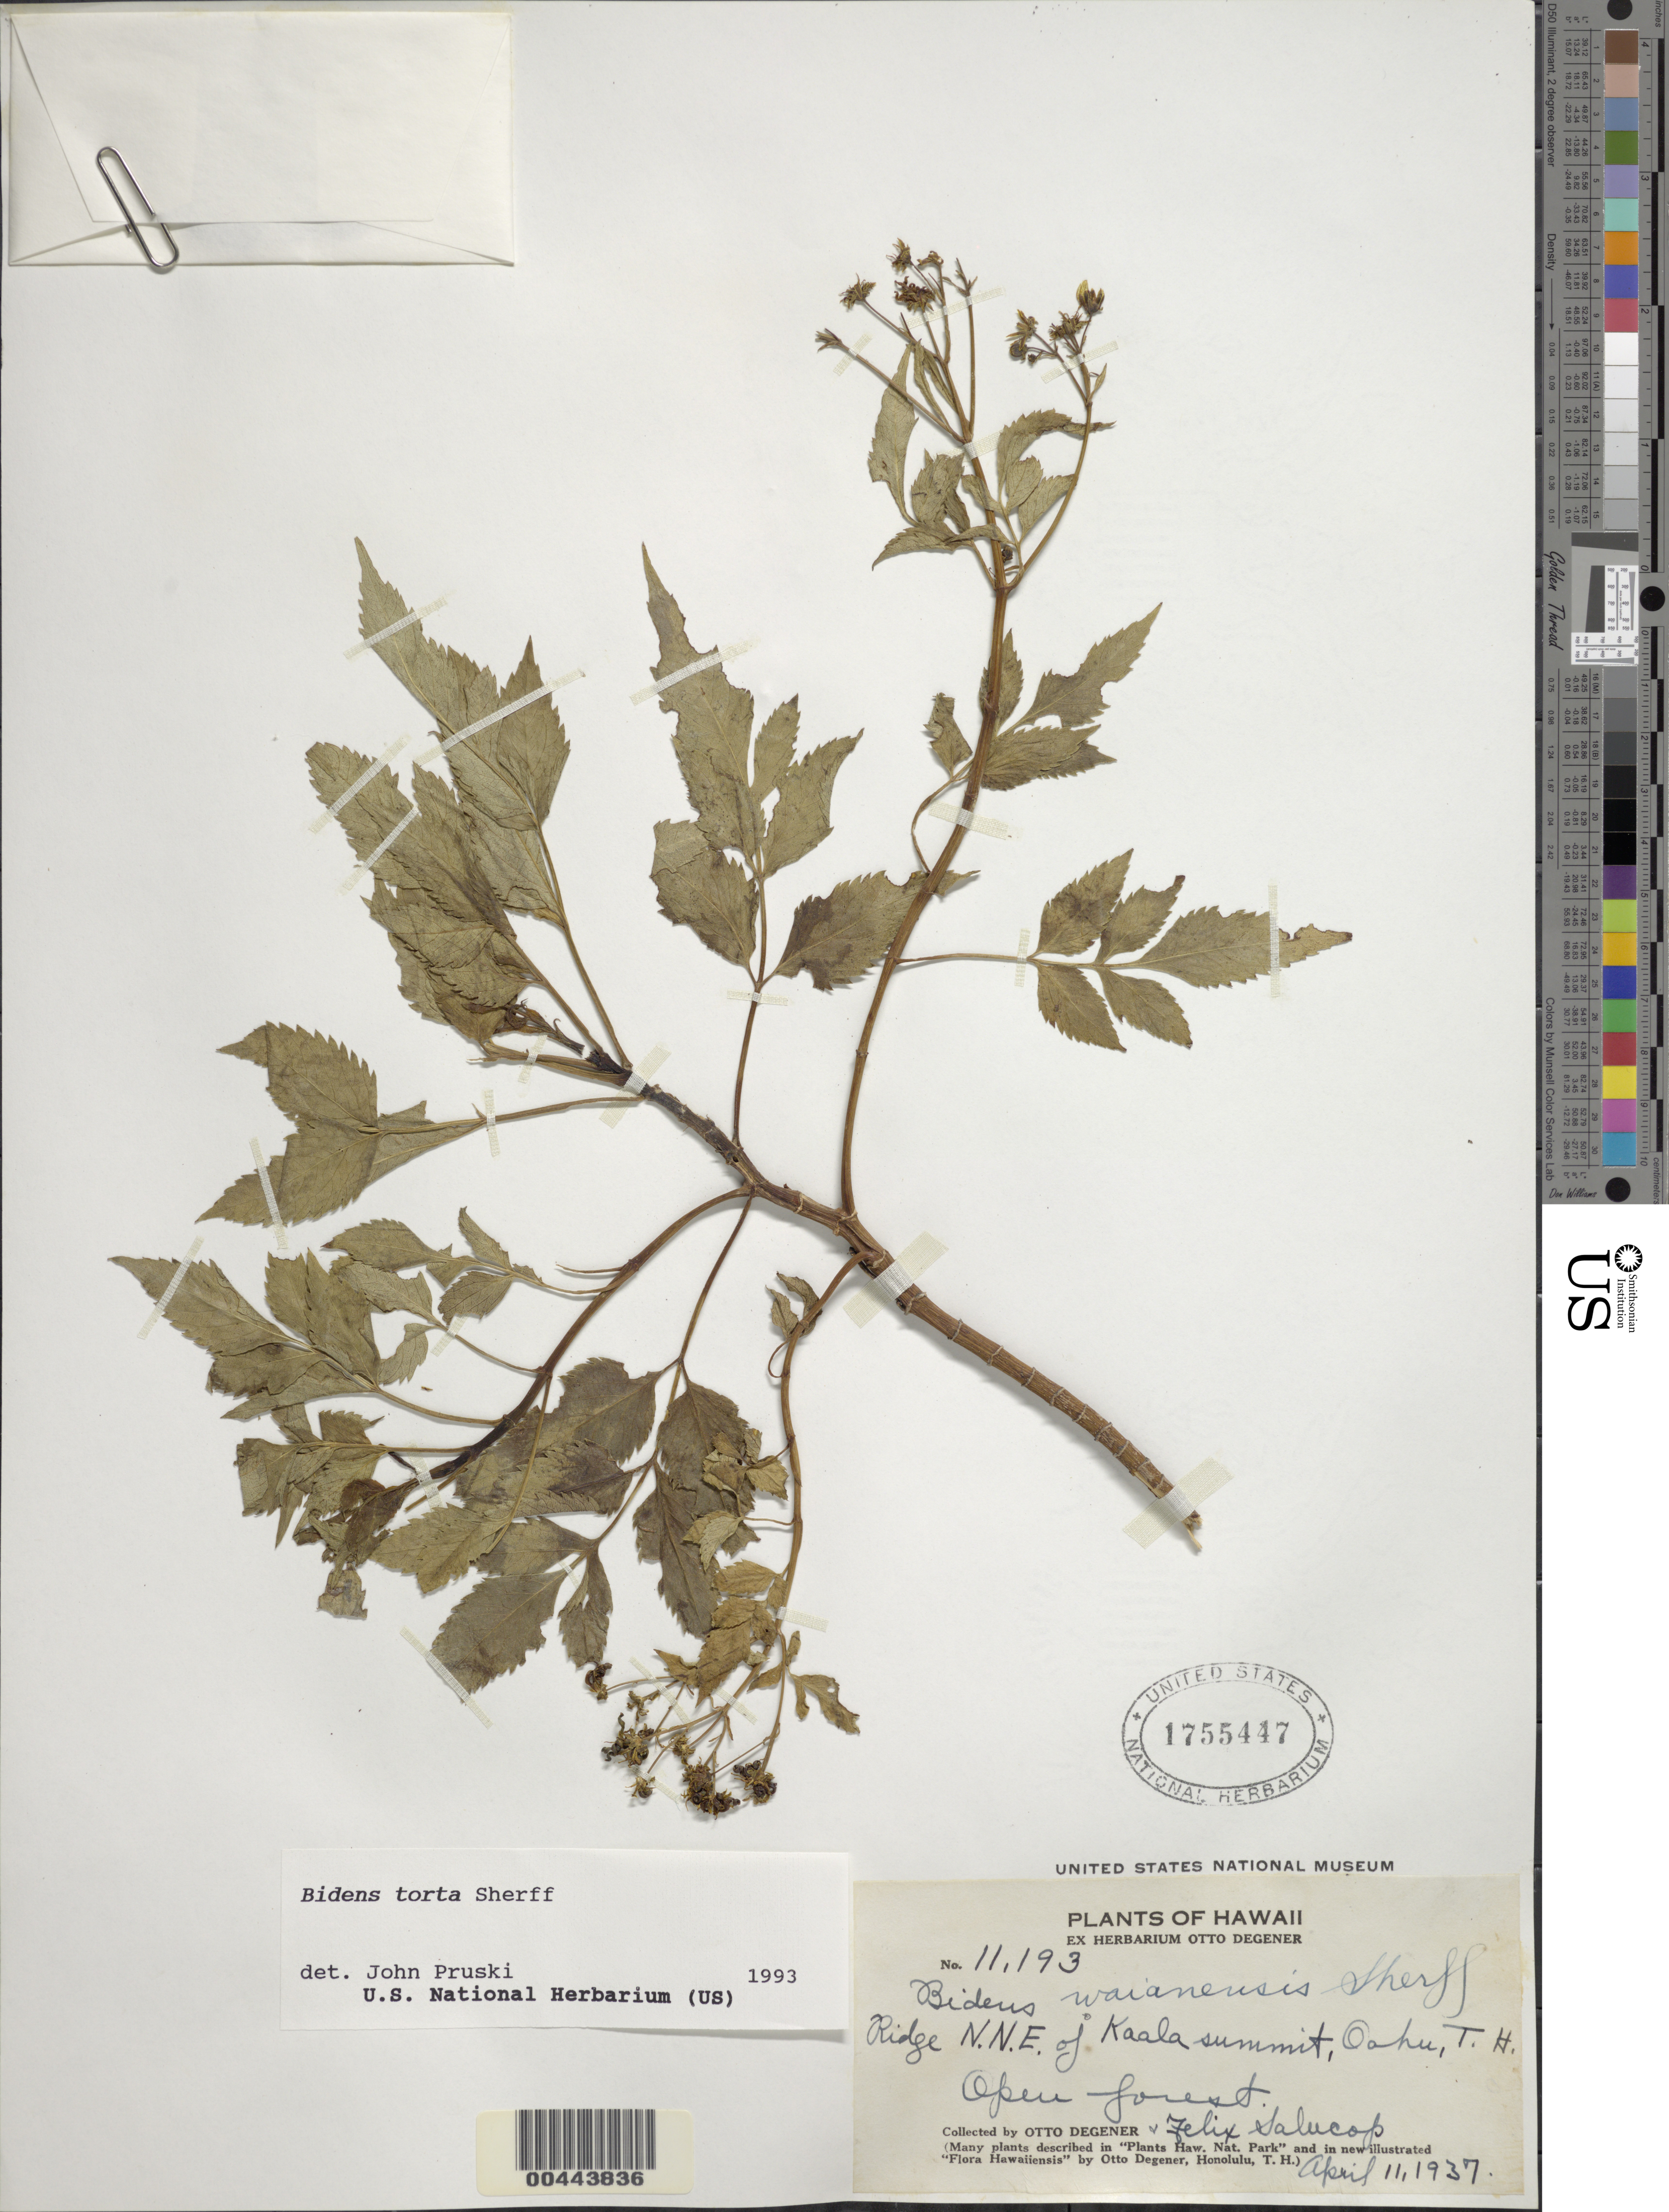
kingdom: Plantae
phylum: Tracheophyta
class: Magnoliopsida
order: Asterales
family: Asteraceae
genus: Bidens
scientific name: Bidens torta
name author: Sherff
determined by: Pruski, J. F.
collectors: O. Degener et al.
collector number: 11193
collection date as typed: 11 Apr 1937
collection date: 1937-04-11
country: United States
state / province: Hawaii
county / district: Honolulu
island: Oahu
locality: Ridge NNE of Kaala summit.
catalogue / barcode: US 1755447